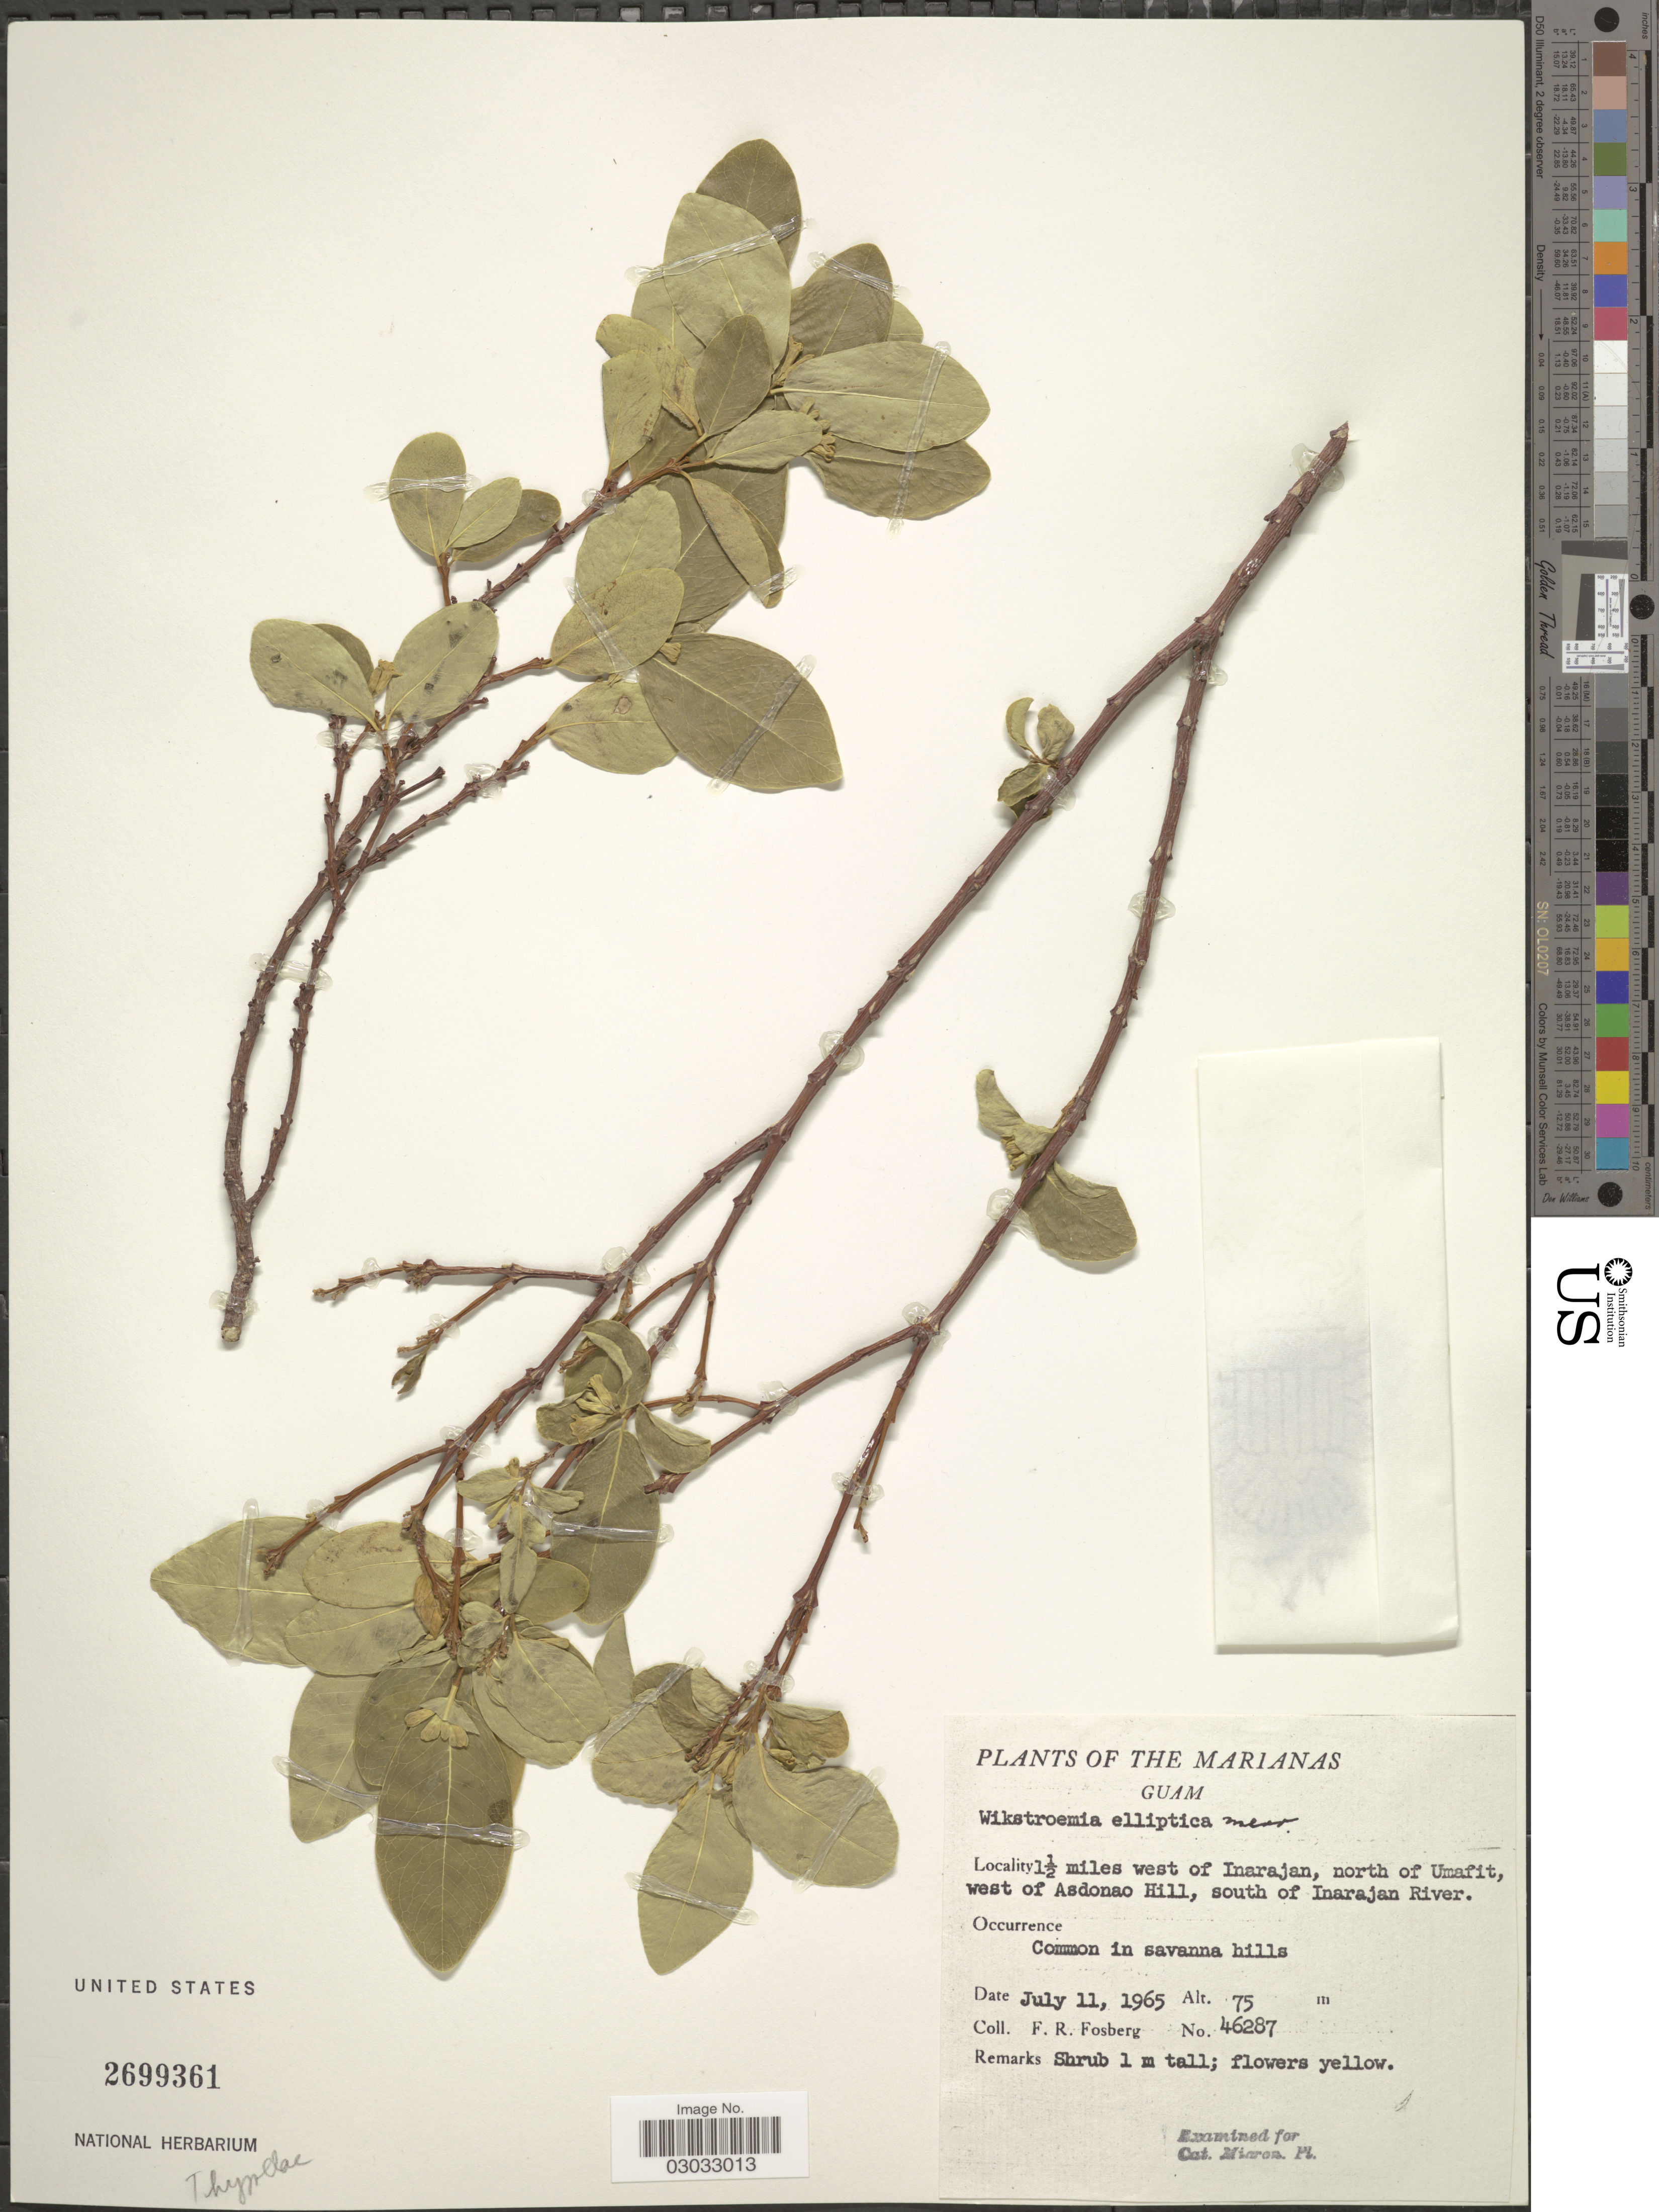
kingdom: Plantae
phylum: Tracheophyta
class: Magnoliopsida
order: Malvales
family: Thymelaeaceae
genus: Wikstroemia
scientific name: Wikstroemia elliptica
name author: Merr.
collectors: F. R. Fosberg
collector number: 46287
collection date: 1965-07-11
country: Guam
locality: The Marianas, 1½ miles west of Inarajan, north of Umafit, west of Asdonao Hill, south of Inarajan River.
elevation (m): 75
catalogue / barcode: US 2699361